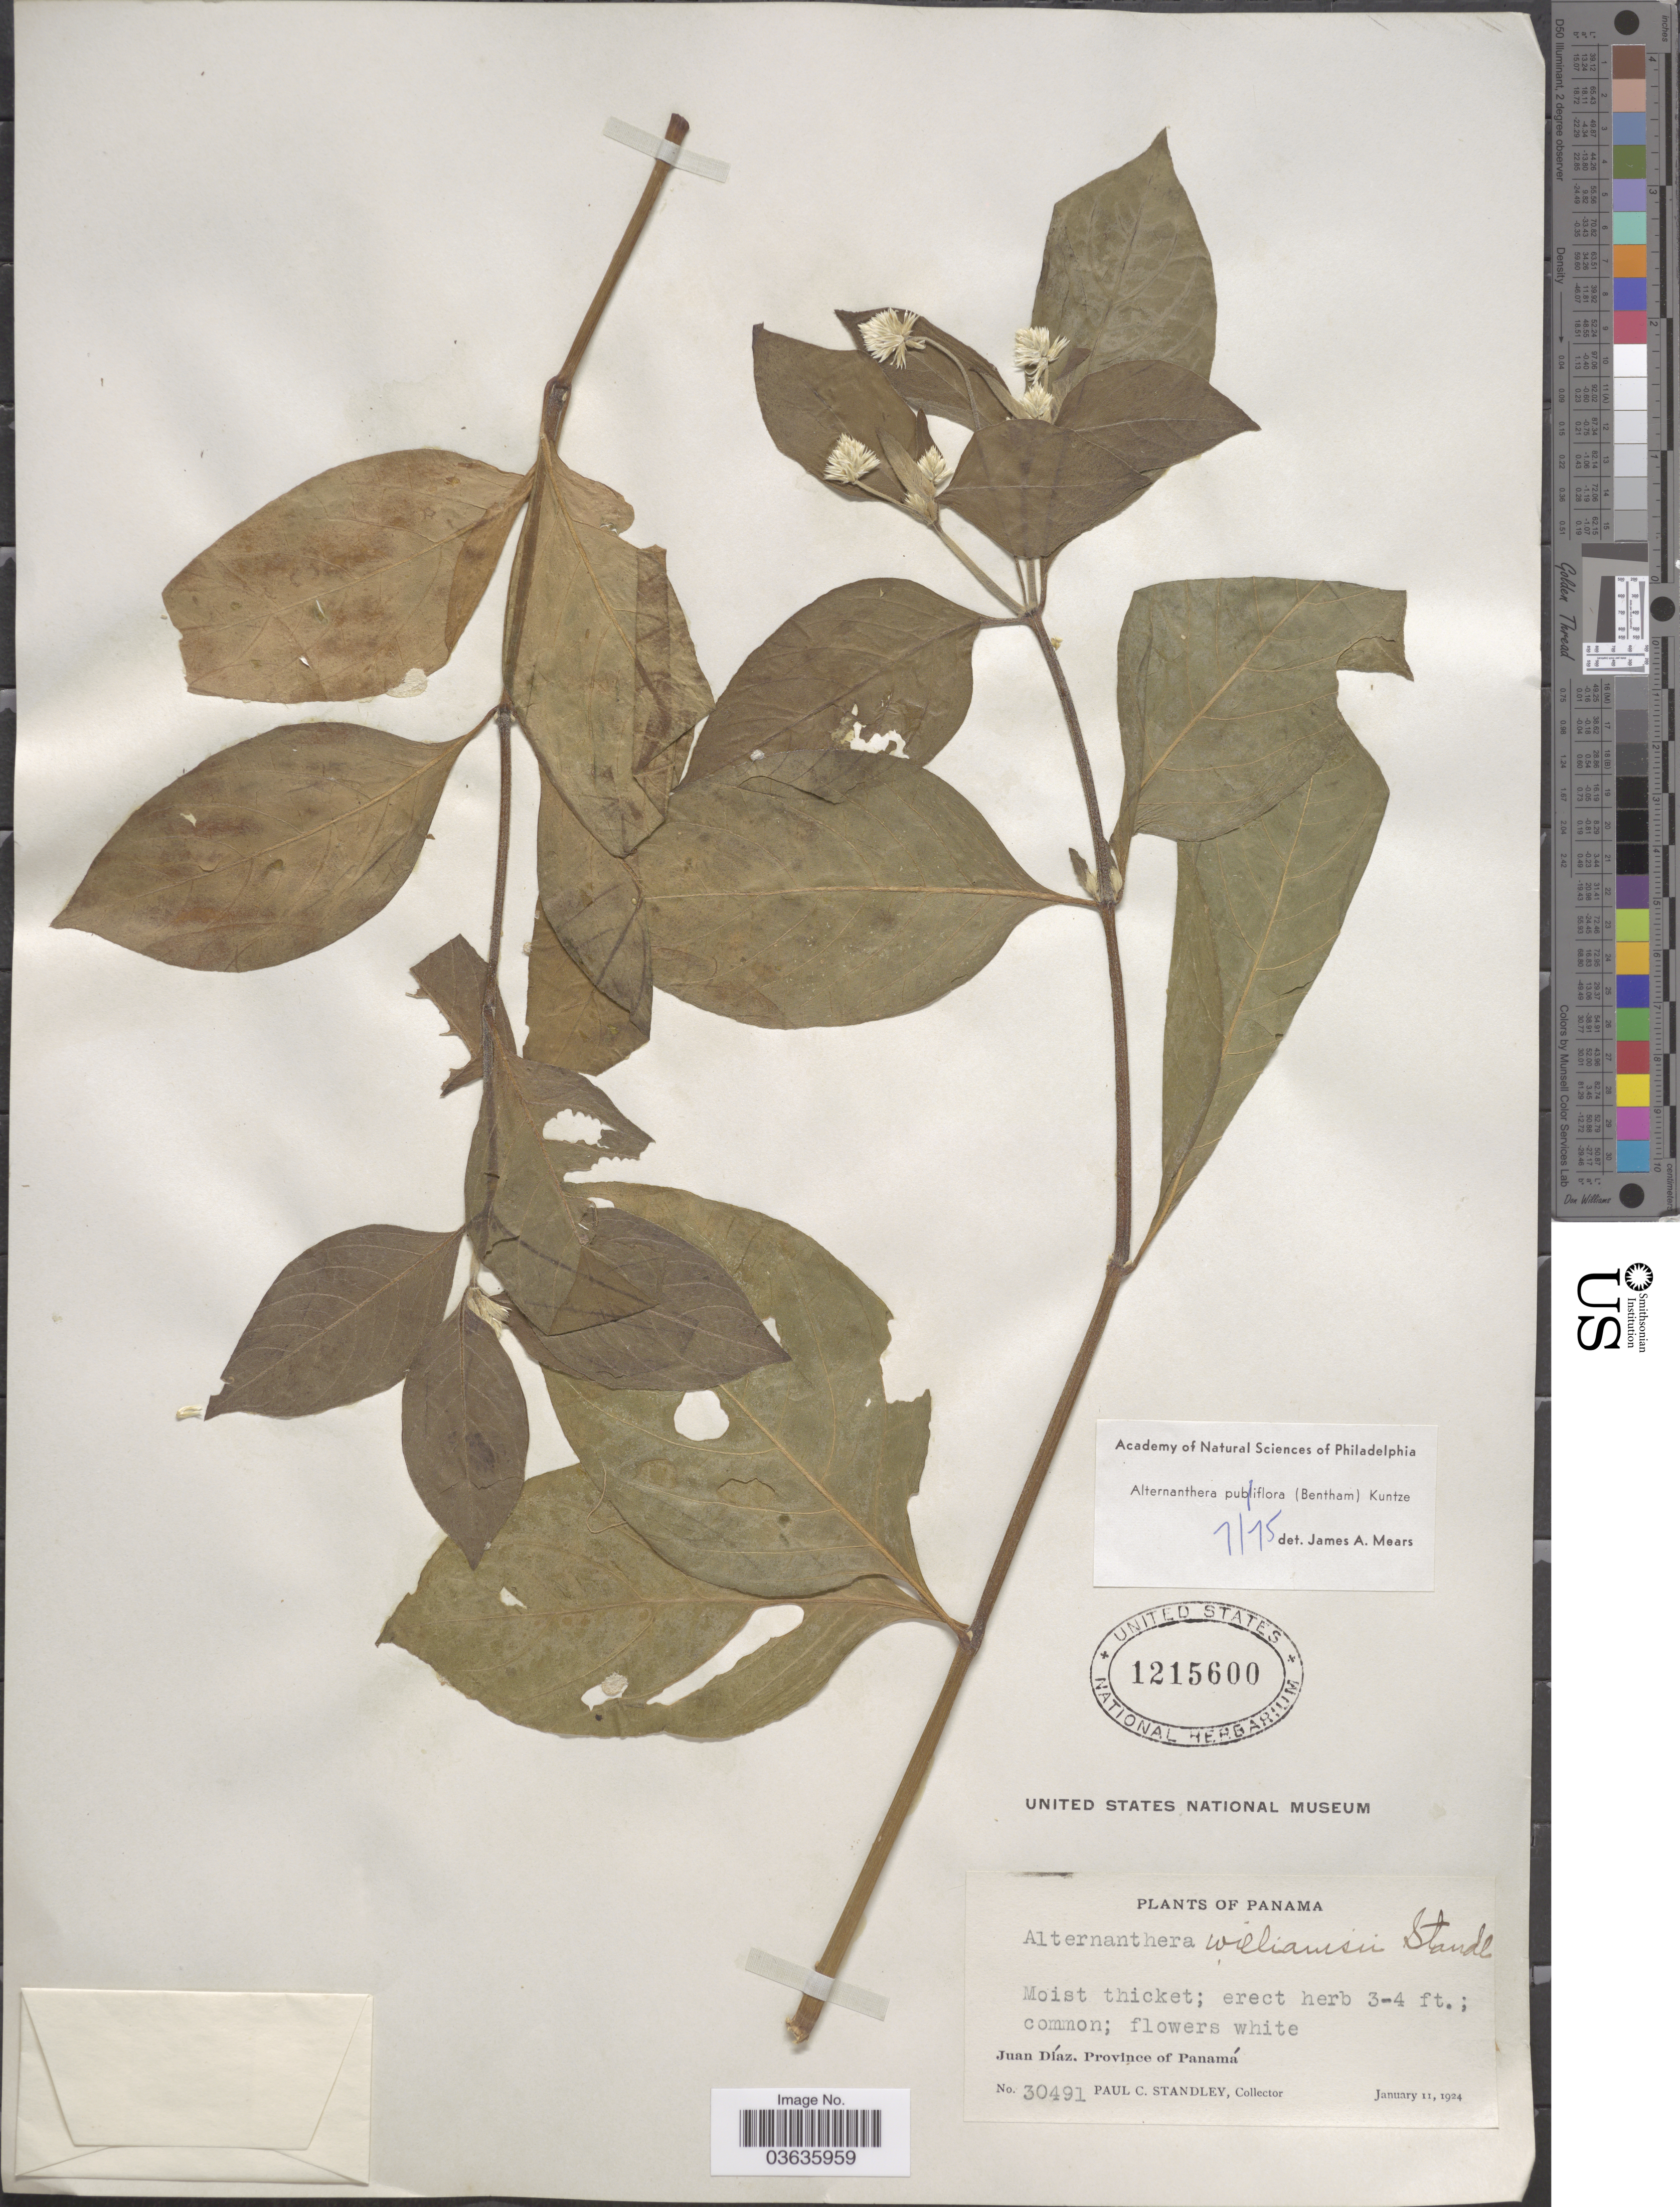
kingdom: Plantae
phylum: Tracheophyta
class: Magnoliopsida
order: Caryophyllales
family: Amaranthaceae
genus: Alternanthera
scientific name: Alternanthera pubiflora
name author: (Benth.) Kuntze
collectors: P. C. Standley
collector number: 30491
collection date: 1924-01-11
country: Panama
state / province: Panamá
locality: Juan Díaz.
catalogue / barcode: US 1215600